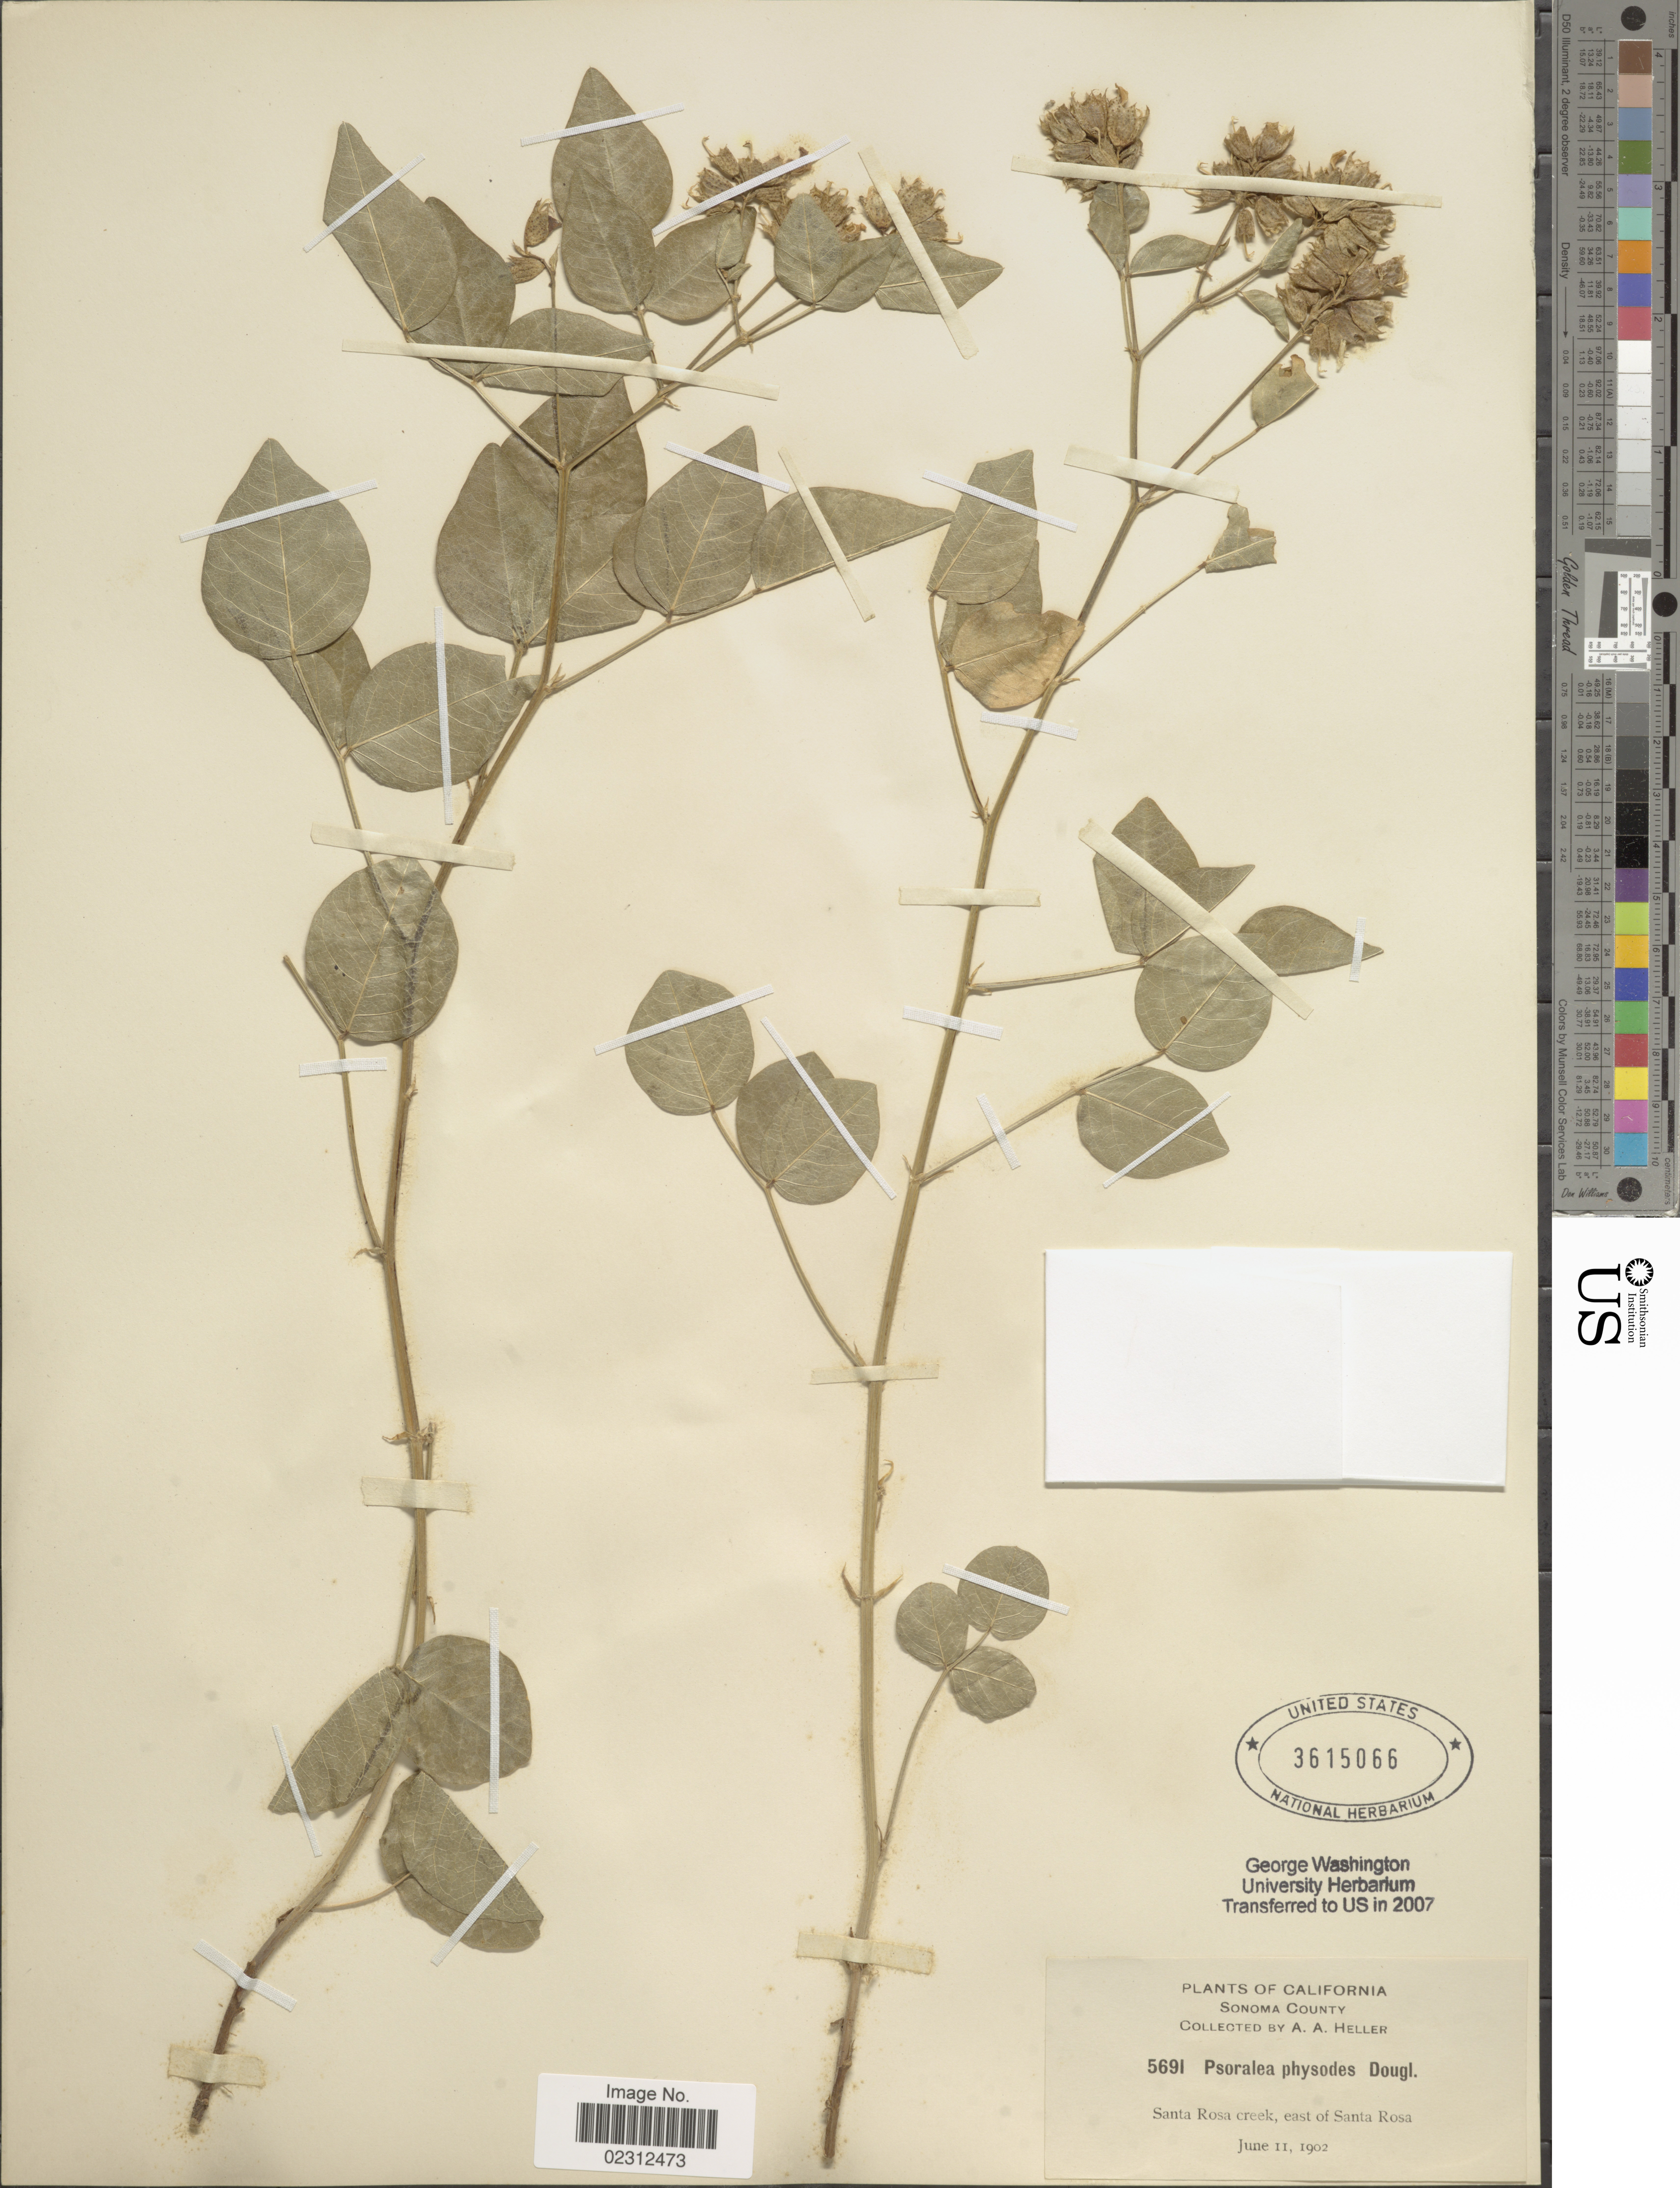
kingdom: Plantae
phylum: Tracheophyta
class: Magnoliopsida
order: Fabales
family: Fabaceae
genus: Psoralea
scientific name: Psoralea physodes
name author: Douglas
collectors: A. A. Heller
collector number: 5691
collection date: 1902-06-11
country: United States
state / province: California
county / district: Sonoma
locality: Sonoma County, Santa Rosa creek, east of Santa Rosa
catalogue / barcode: US 3615066